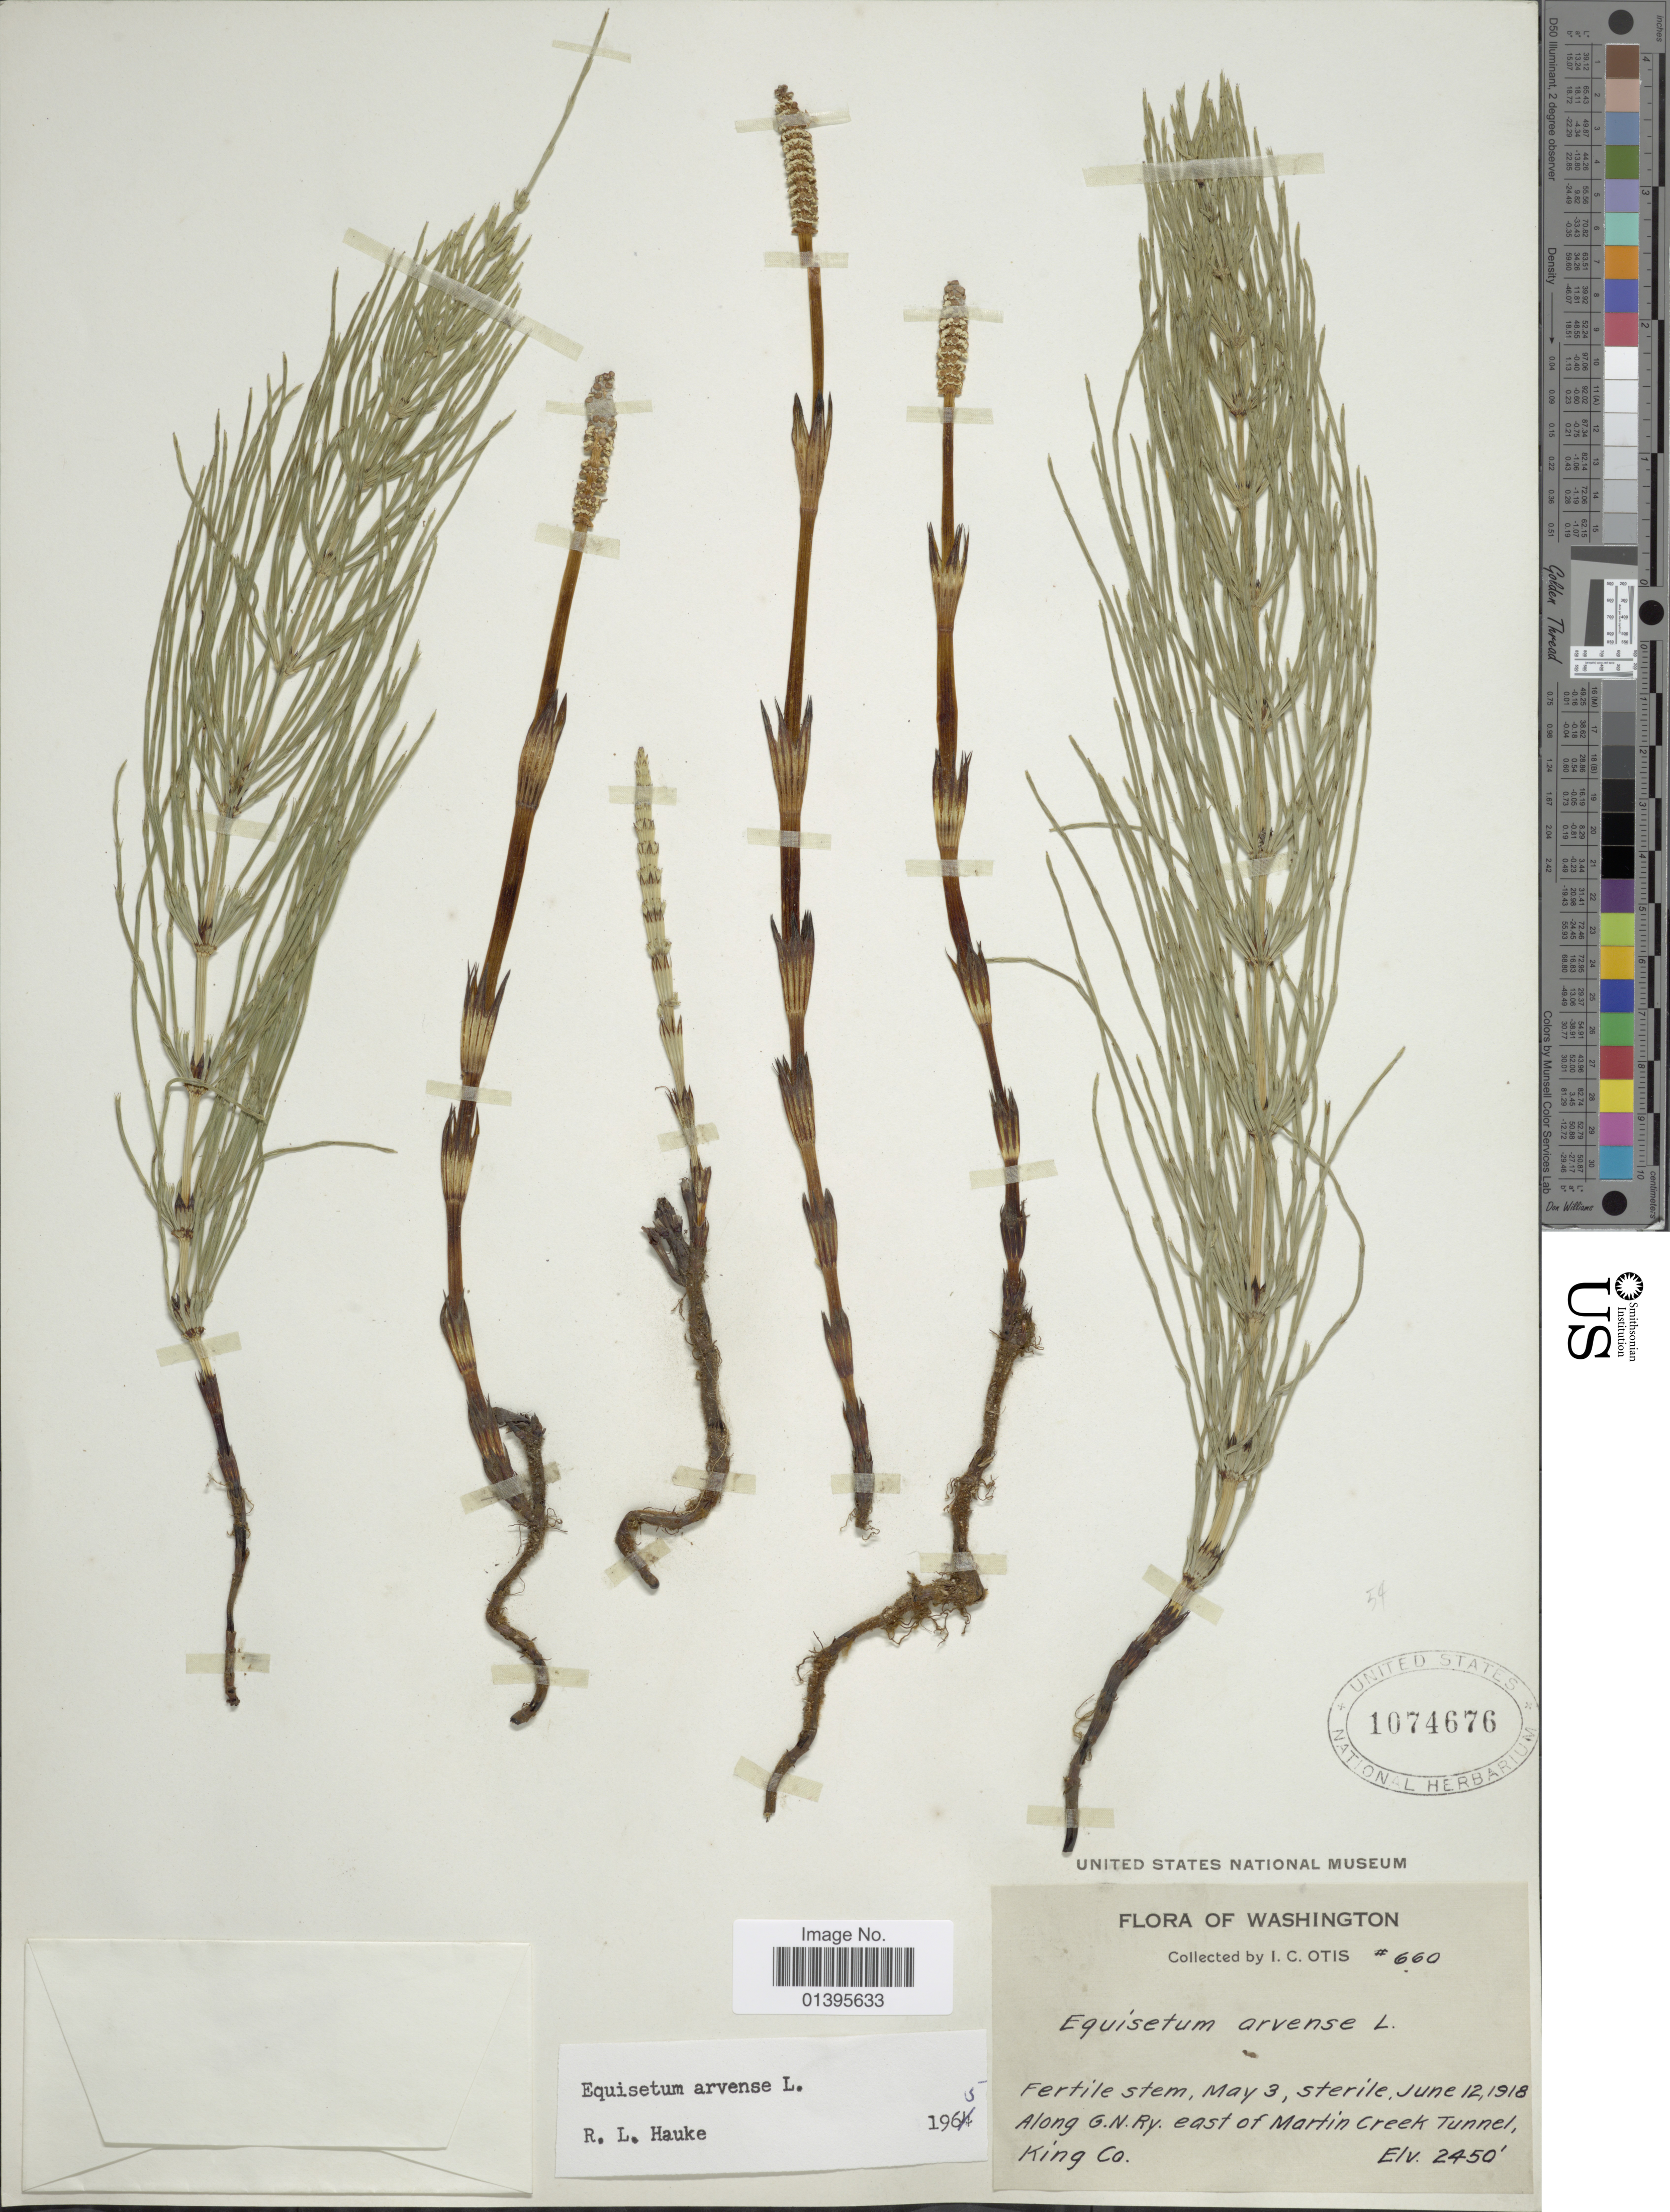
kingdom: Plantae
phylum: Tracheophyta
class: Polypodiopsida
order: Equisetales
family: Equisetaceae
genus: Equisetum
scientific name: Equisetum arvense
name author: L.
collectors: I. C. Otis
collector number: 660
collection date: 1918-05-03/1918-06-12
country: United States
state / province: Washington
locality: Along G.N.Ry. east of Martin Creek Tunnel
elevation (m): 747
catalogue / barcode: US 1074676